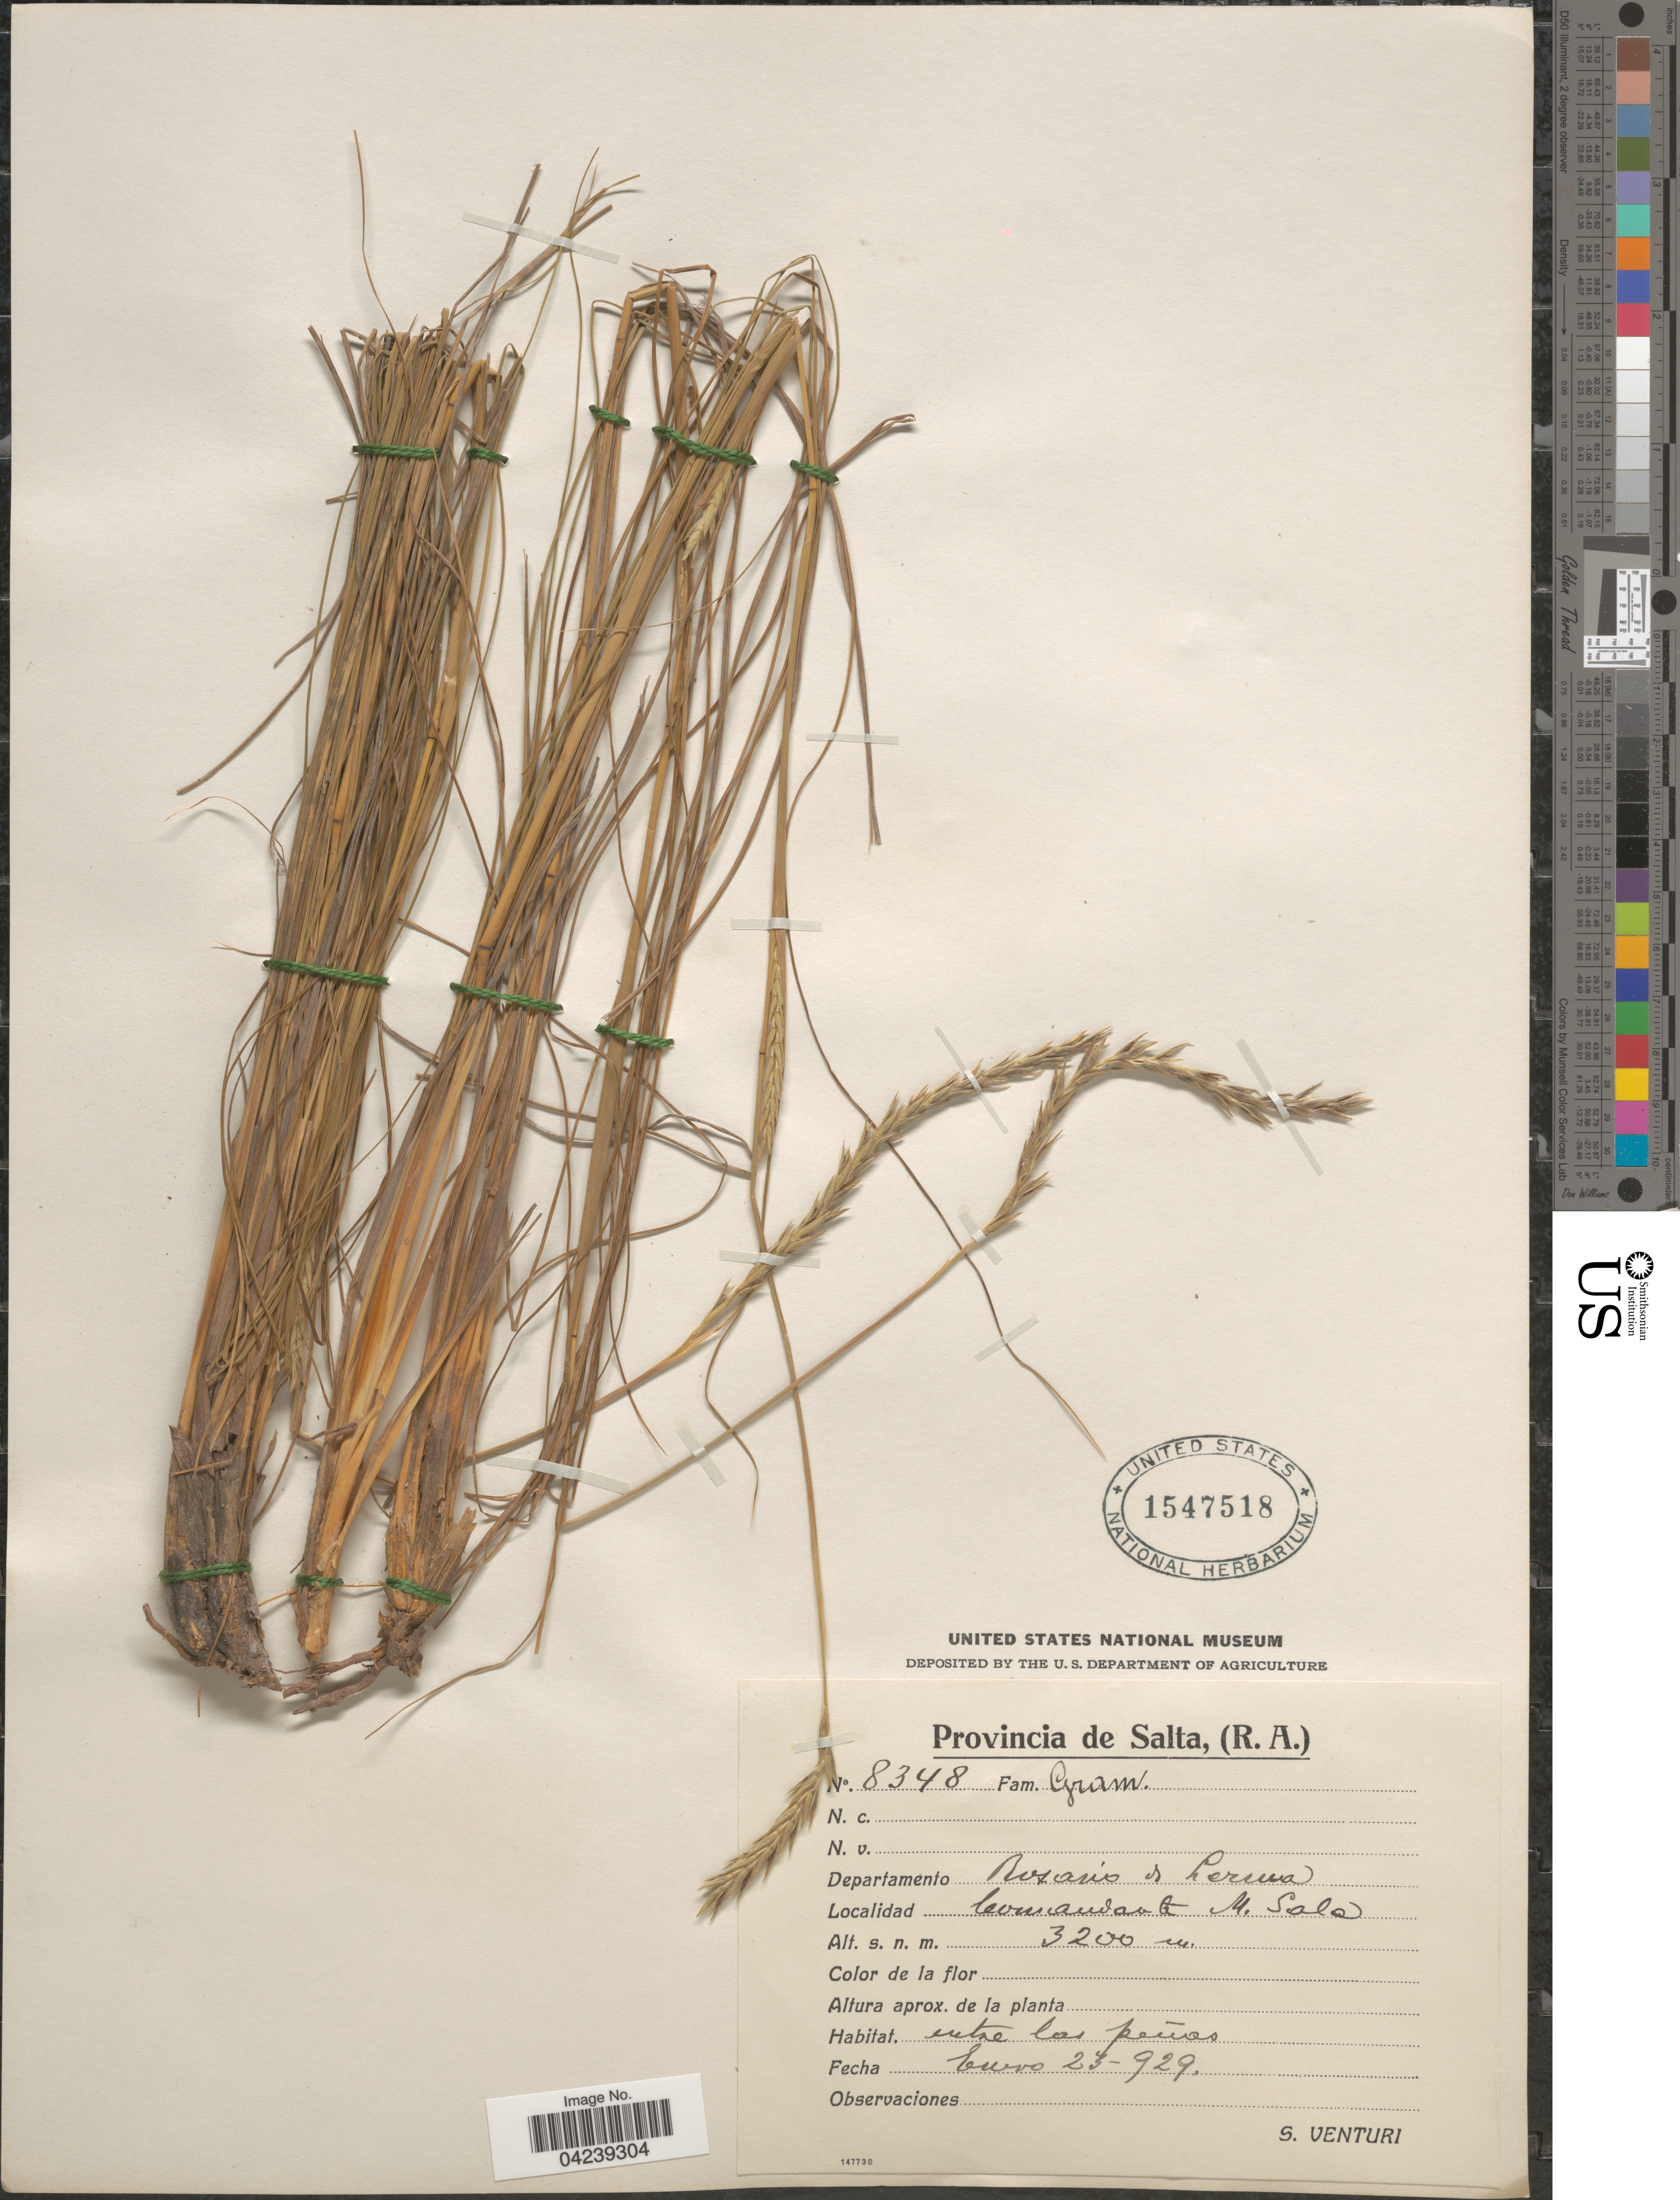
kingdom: Plantae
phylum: Tracheophyta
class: Liliopsida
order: Poales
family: Poaceae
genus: Elionurus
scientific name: Elionurus tripsacoides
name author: Humb. & Bonpl. ex Willd.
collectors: S. Venturi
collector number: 8348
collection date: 1929-01-23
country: Argentina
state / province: Salta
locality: (R.A.) Departamento Rosario do Lerma. Comandante M. Sala.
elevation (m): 3200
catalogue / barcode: US 1547518